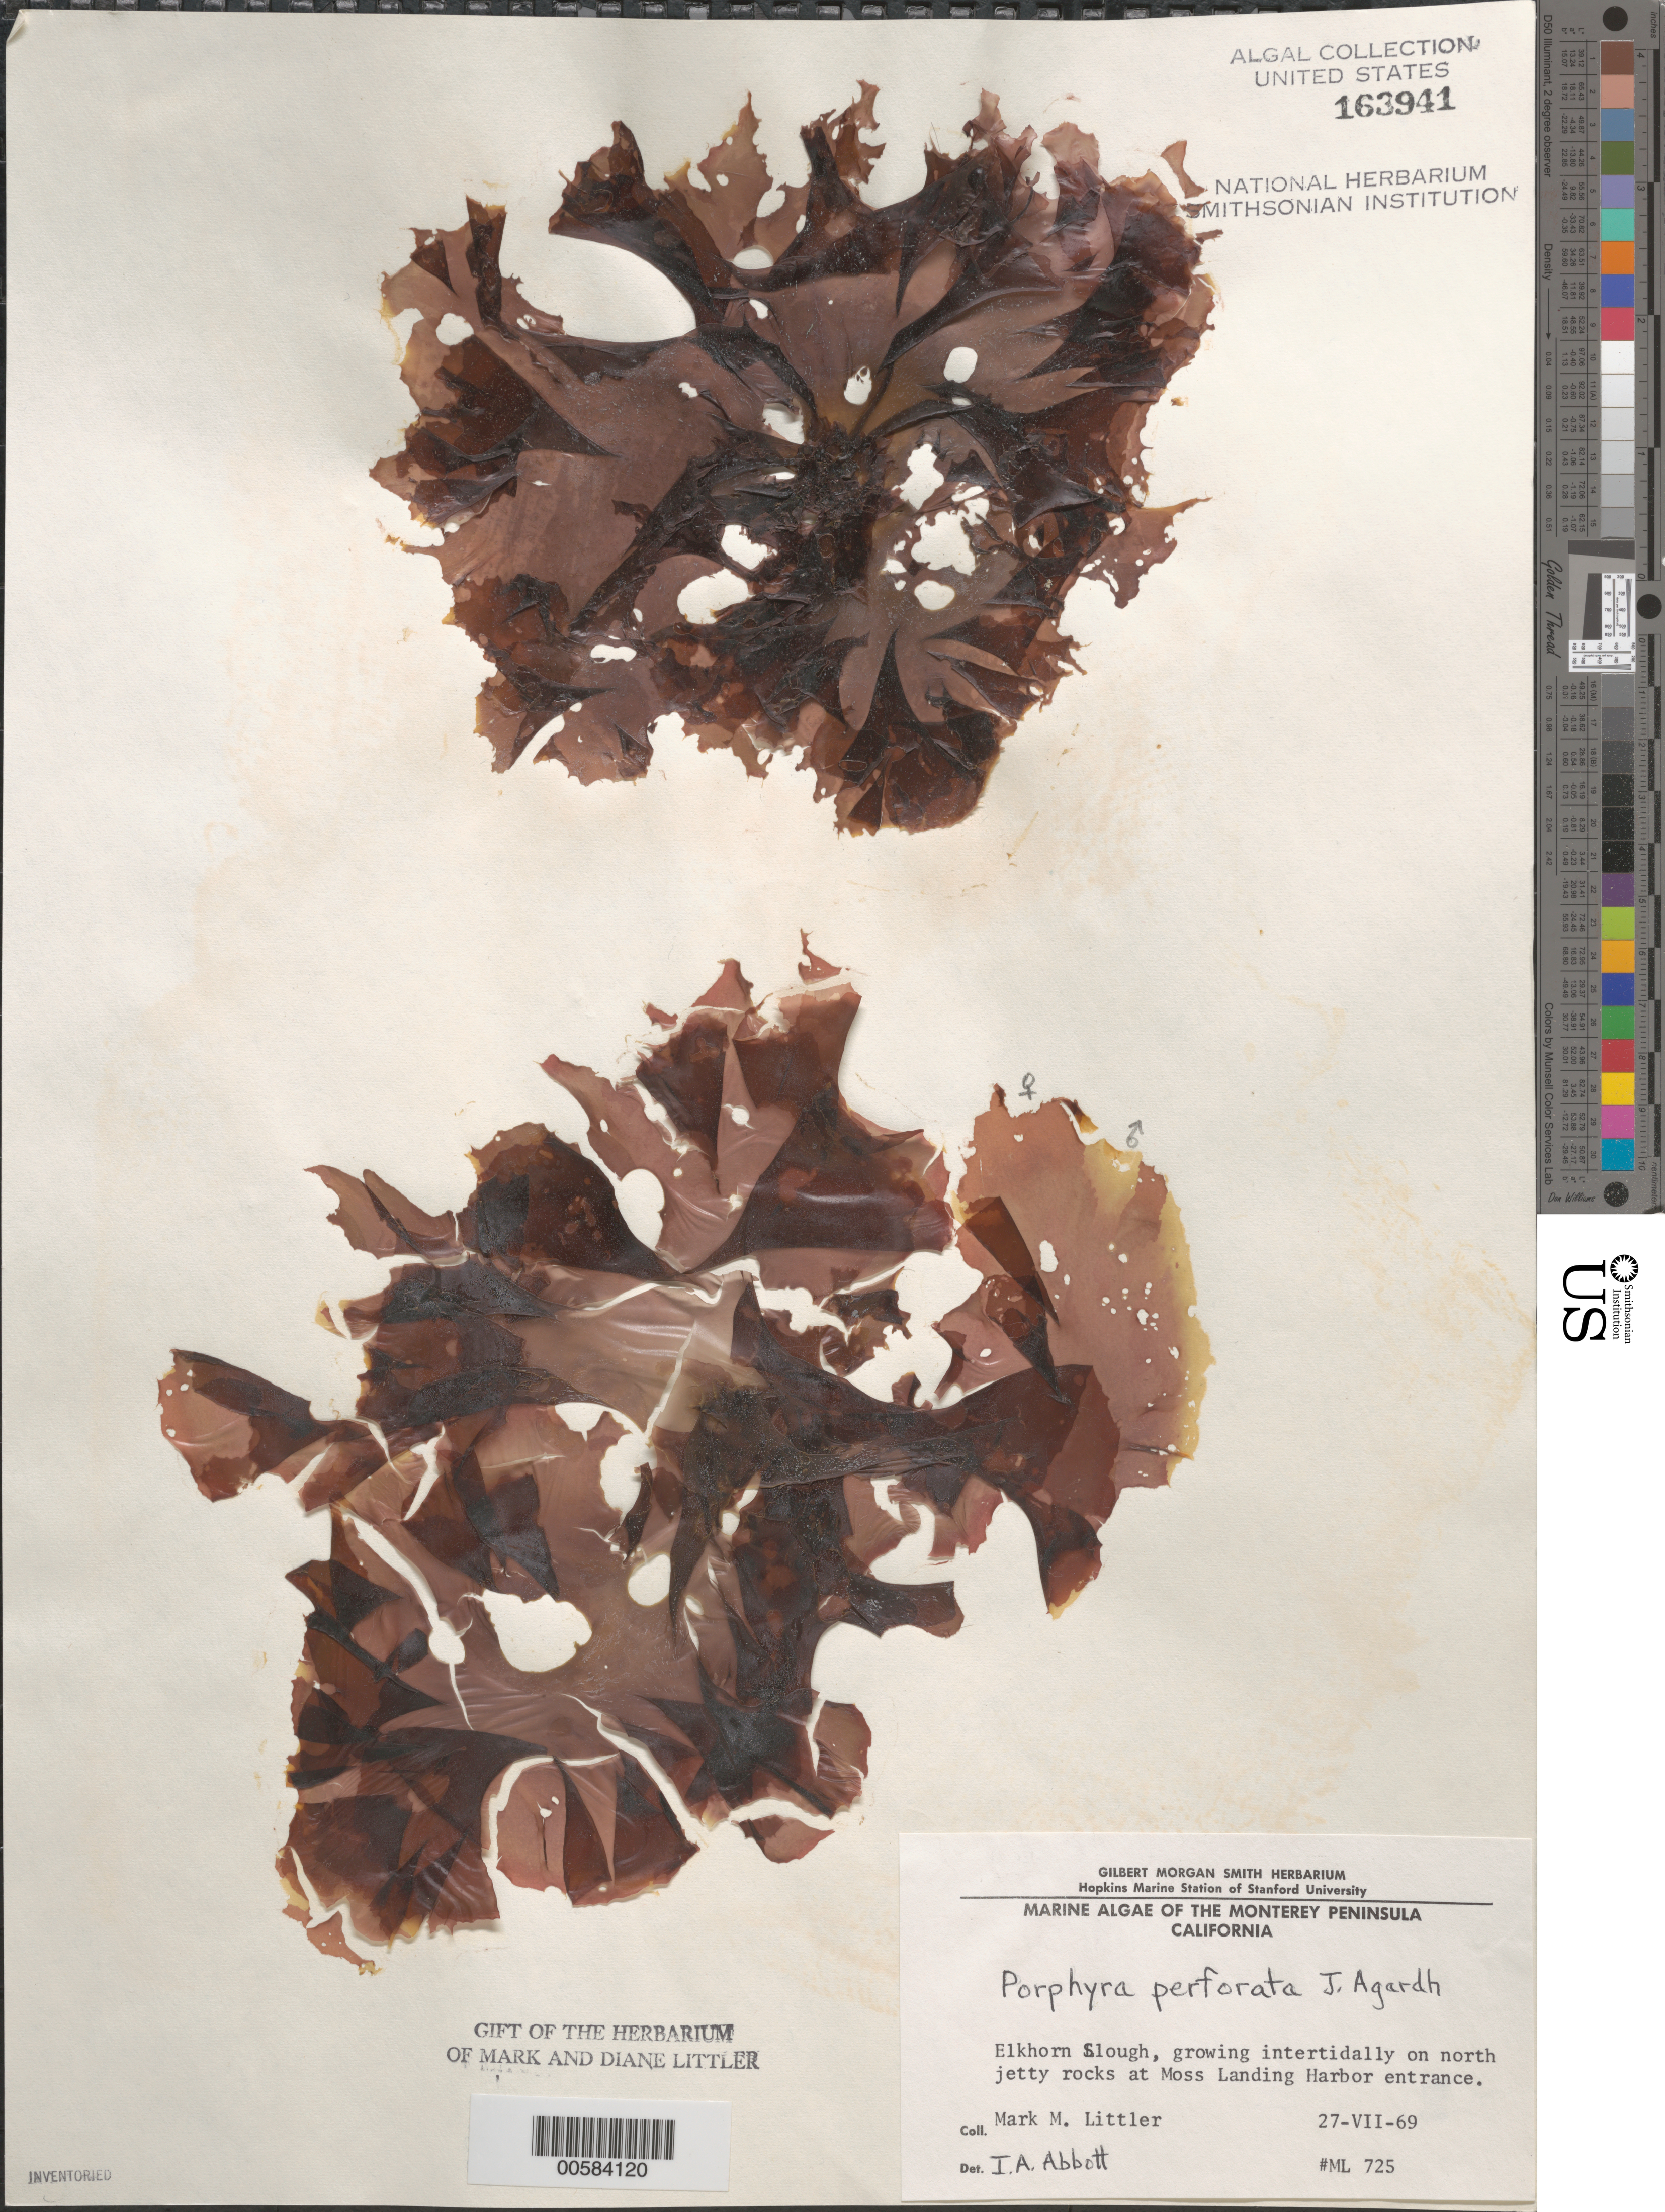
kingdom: Plantae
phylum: Rhodophyta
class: Bangiophyceae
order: Bangiales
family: Bangiaceae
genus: Pyropia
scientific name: Pyropia perforata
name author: (J. Agardh) S.C. Lindstrom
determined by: Algae name updating Project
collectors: M. M. Littler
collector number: ML 725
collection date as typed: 27 Jul 1969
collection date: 1969-07-27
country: United States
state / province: California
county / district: Monterey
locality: Elkhorn Slough, Moss Landing Harbor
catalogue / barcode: US 163941